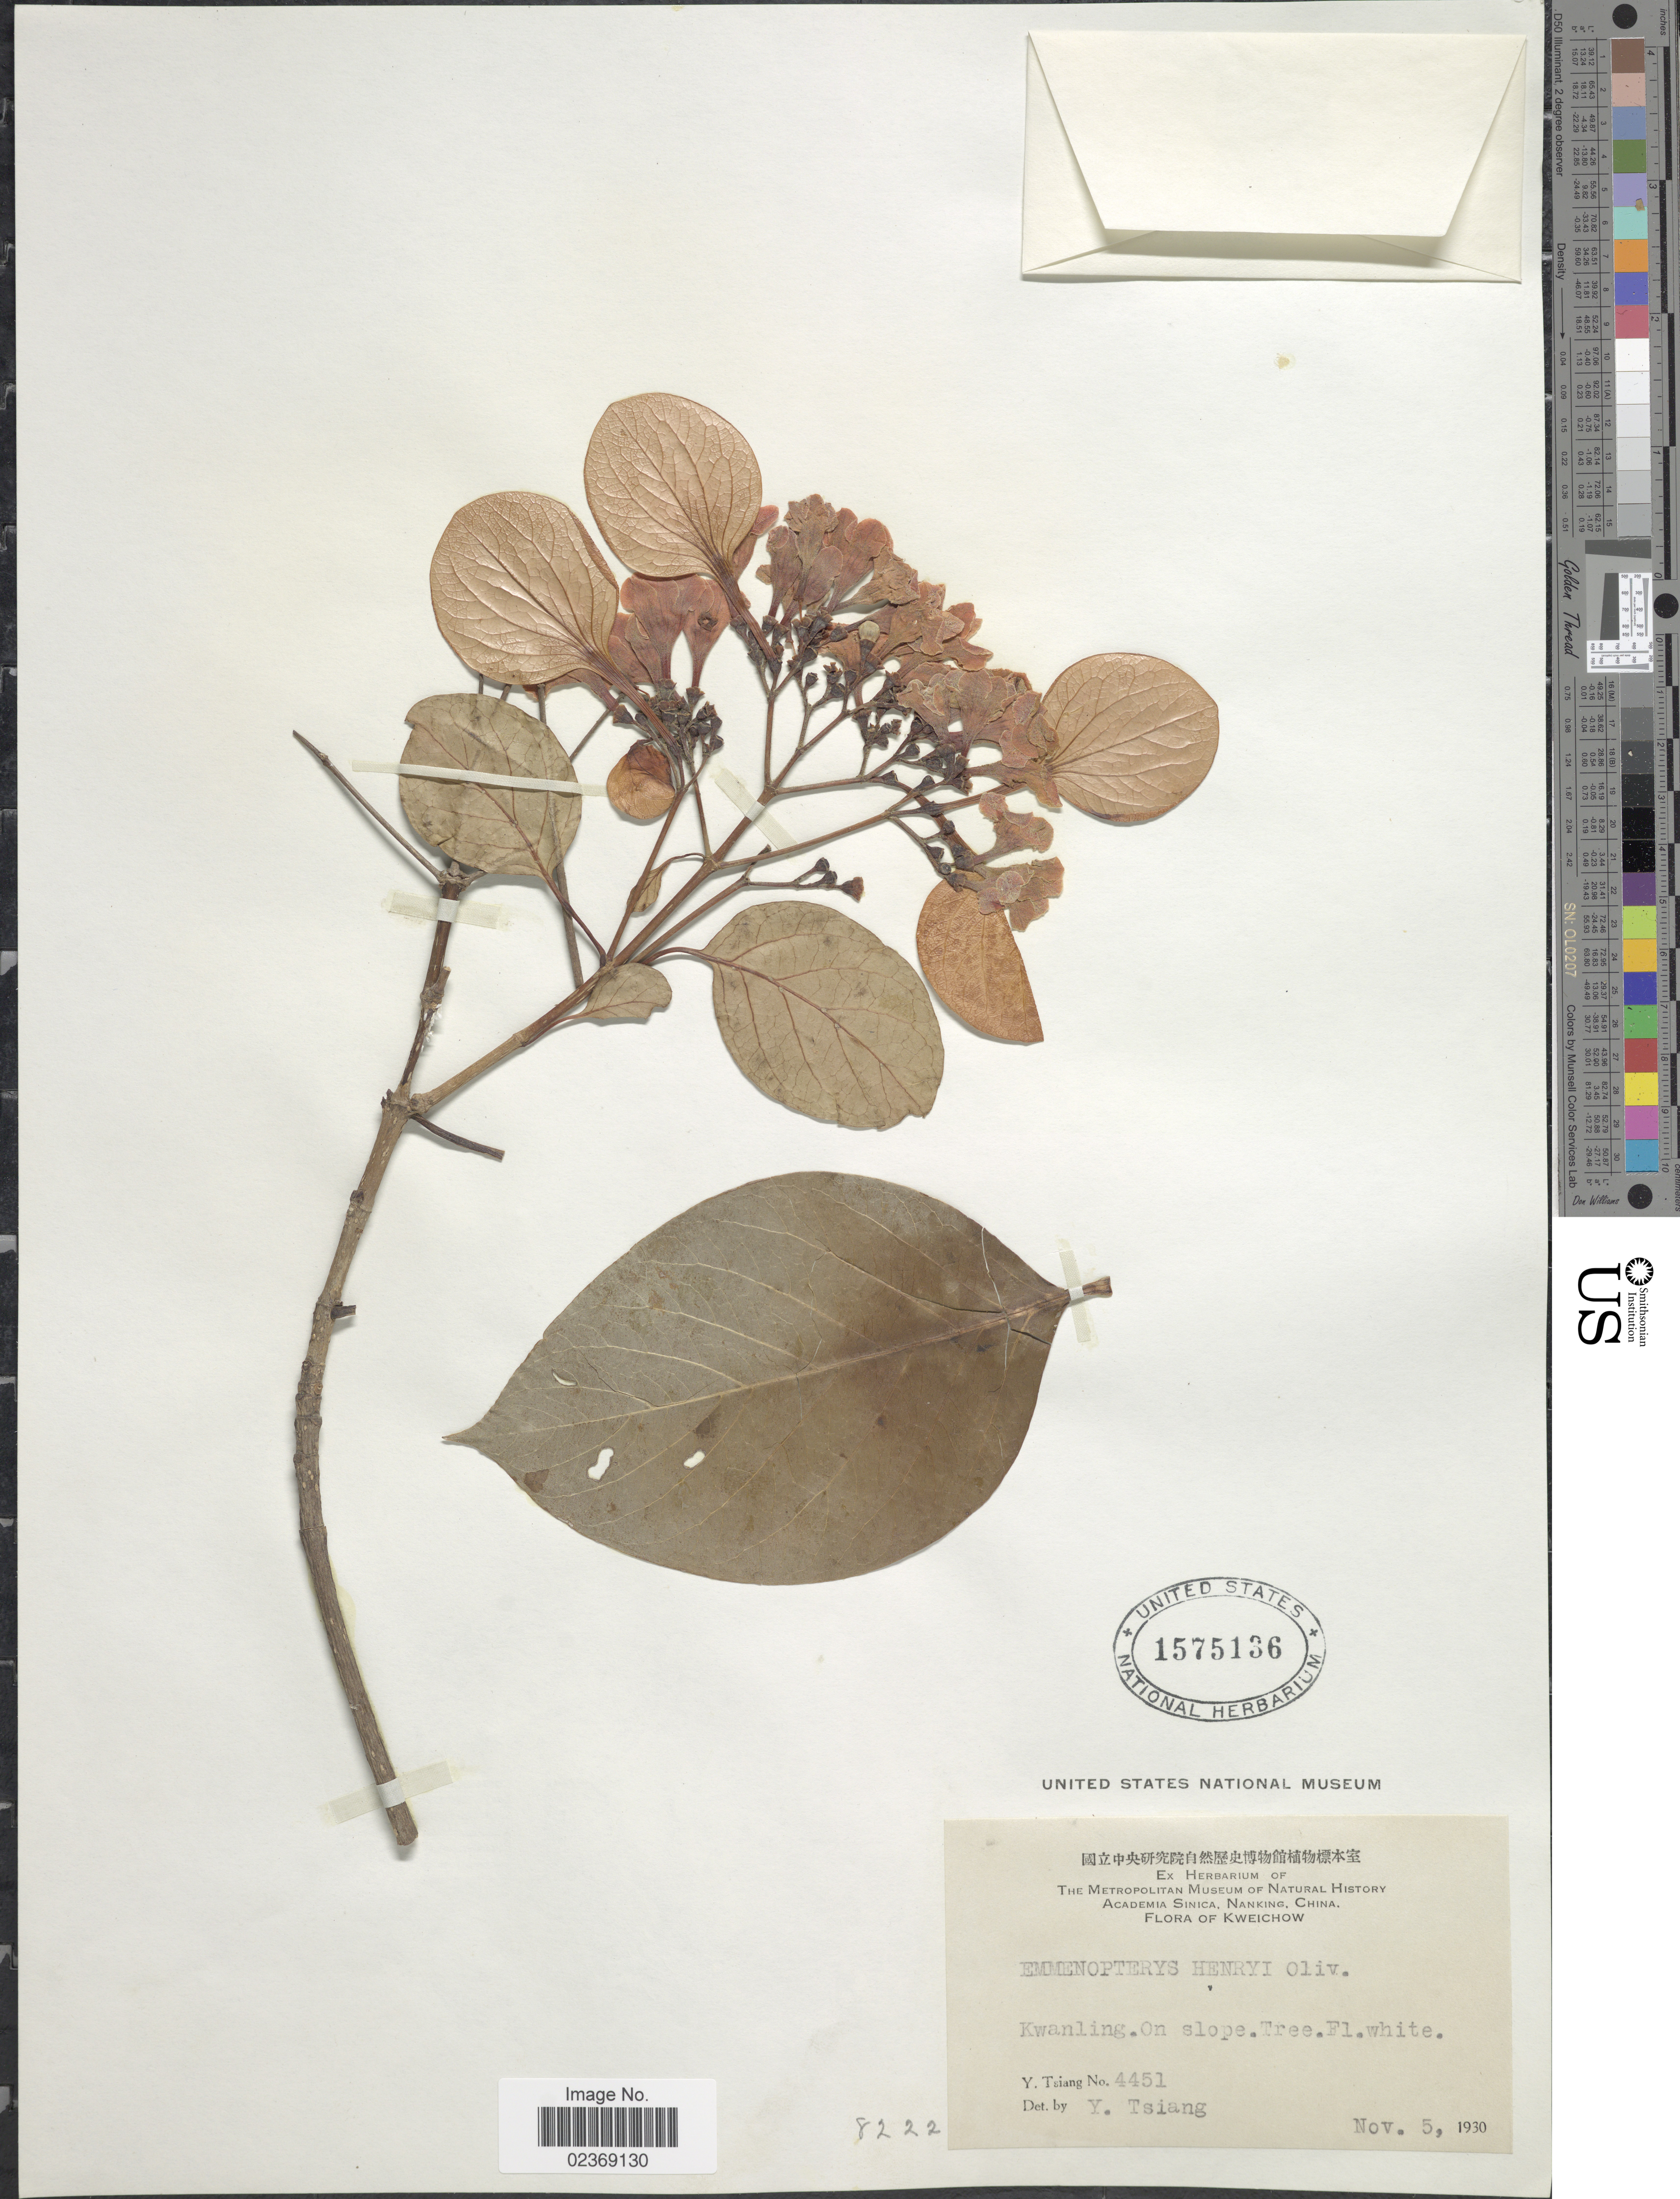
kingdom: Plantae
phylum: Tracheophyta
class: Magnoliopsida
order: Gentianales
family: Rubiaceae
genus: Emmenopterys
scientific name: Emmenopterys henryi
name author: Oliv.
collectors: Y. Tsiang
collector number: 4451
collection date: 1930-11-05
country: China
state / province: Guizhou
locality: Kweichow, Kwanling, on slope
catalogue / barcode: US 1575136